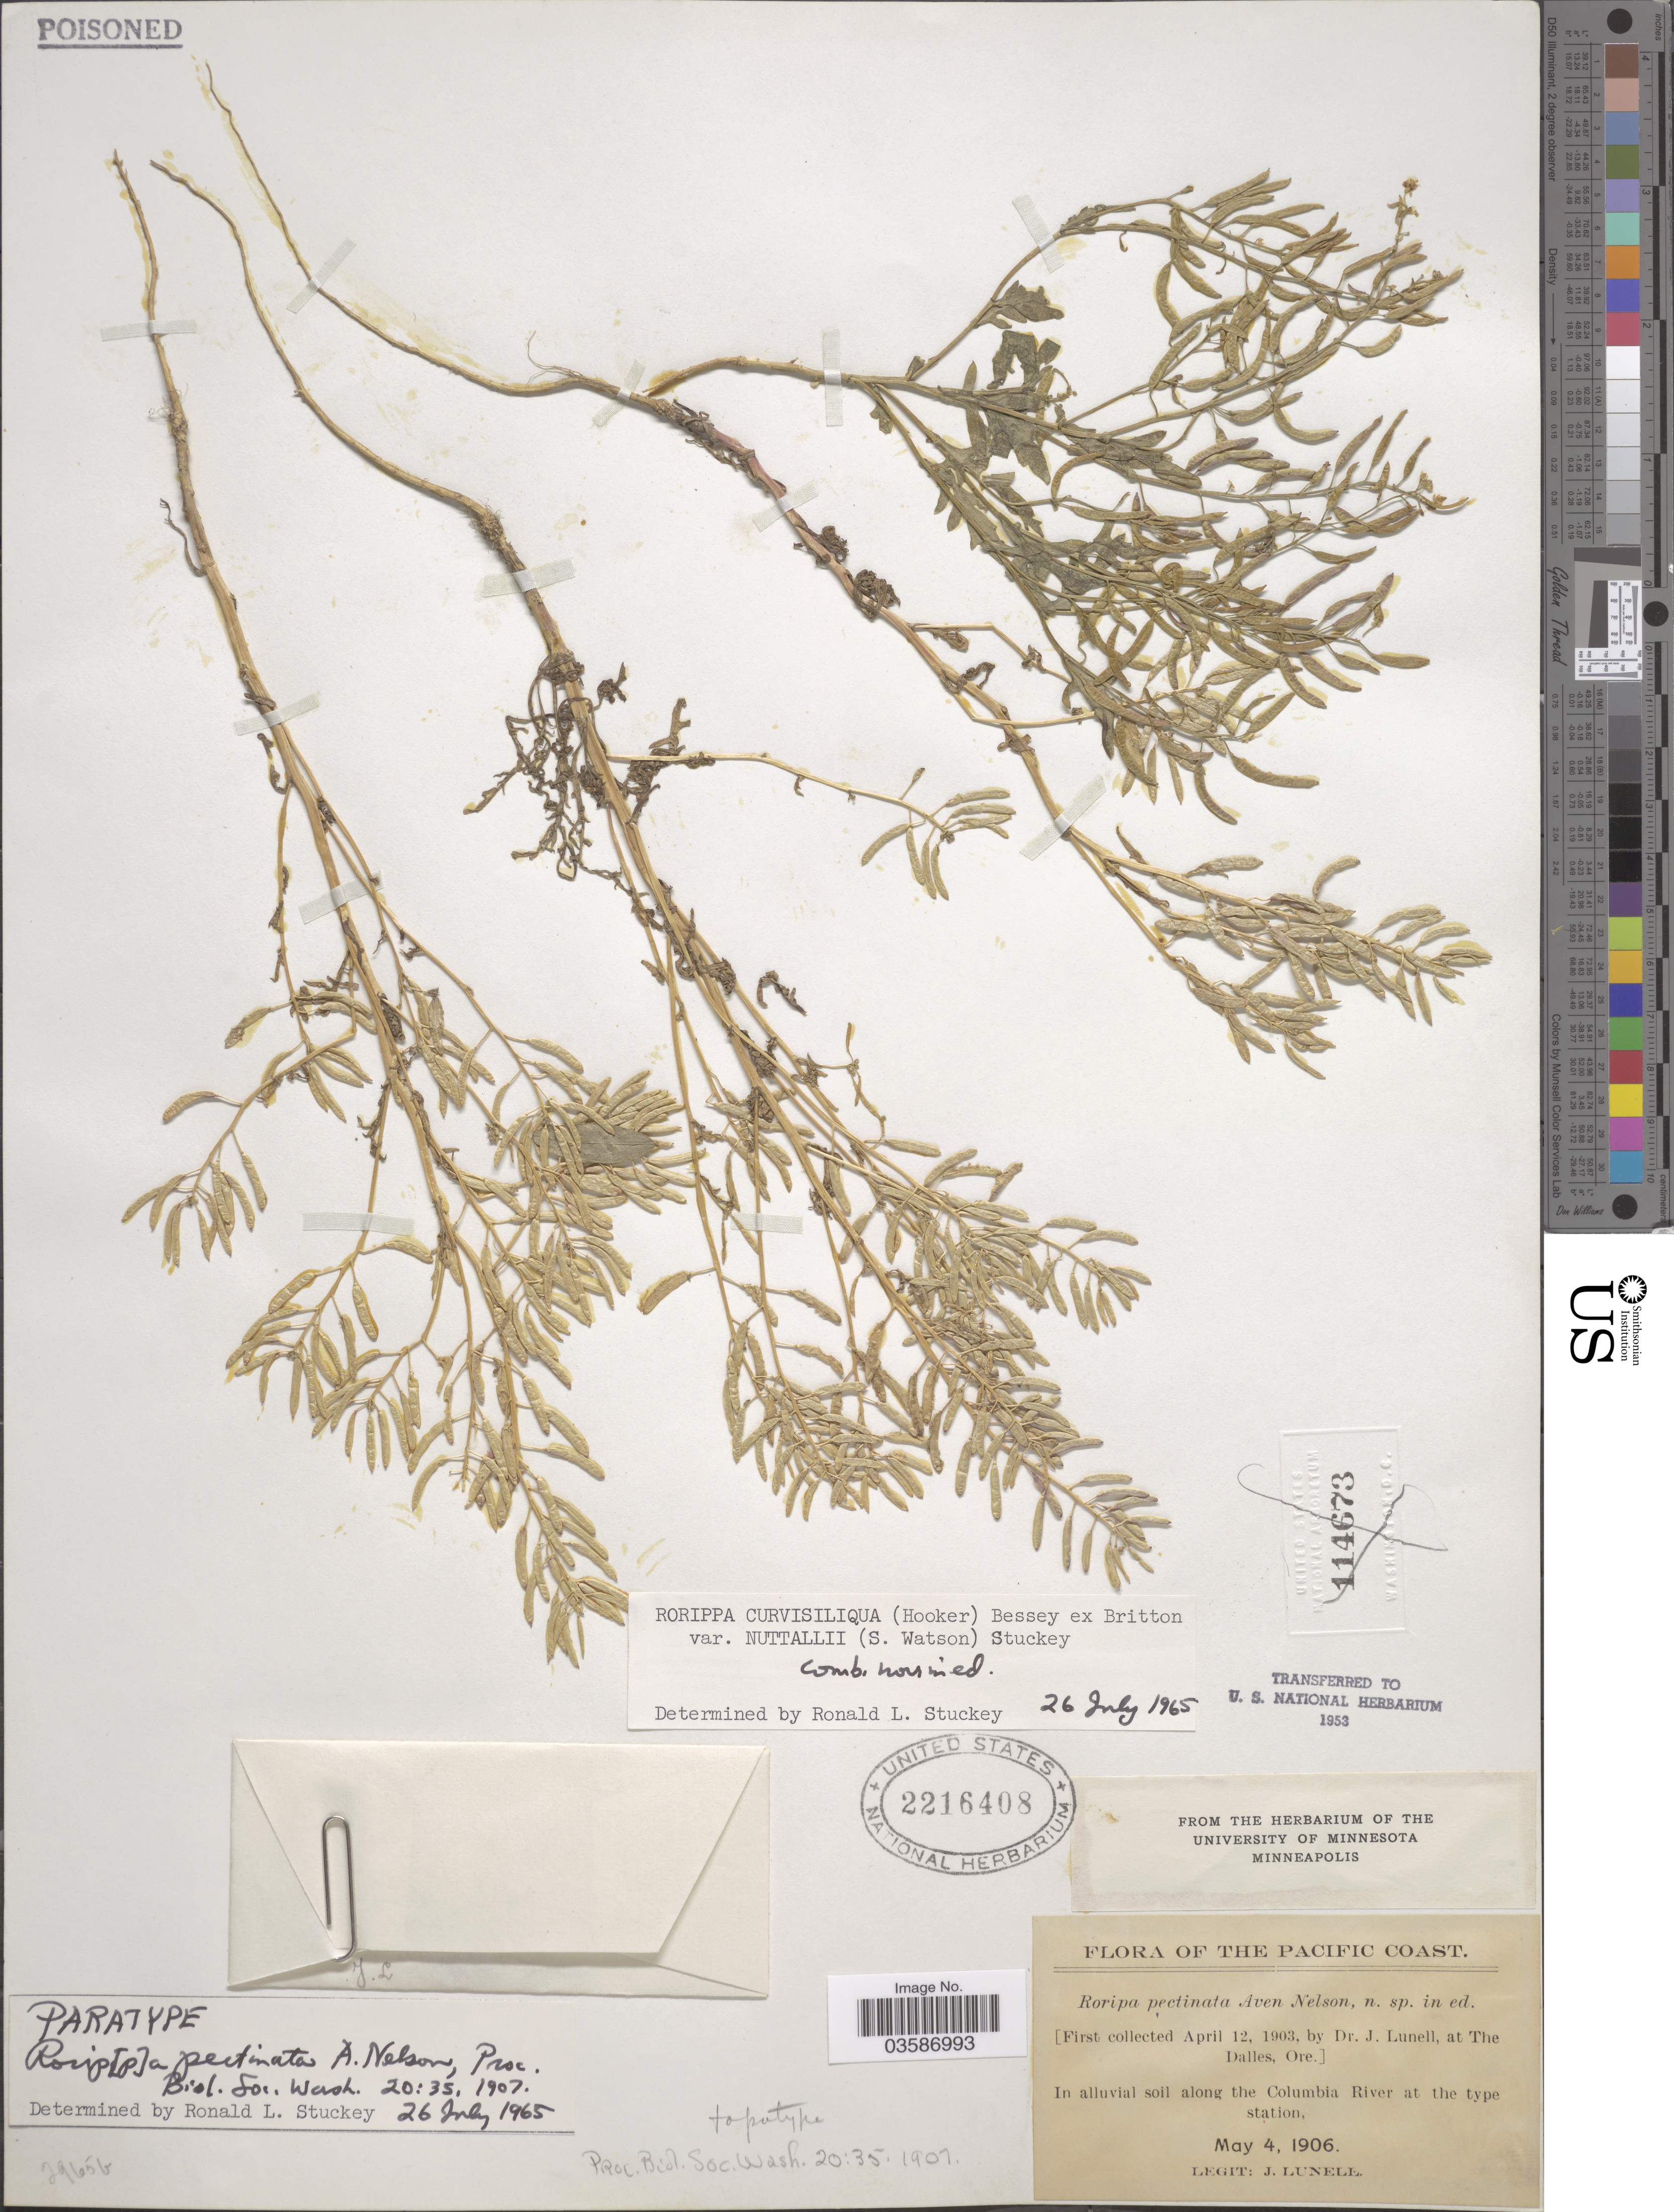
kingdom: Plantae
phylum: Tracheophyta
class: Magnoliopsida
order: Brassicales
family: Brassicaceae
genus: Rorippa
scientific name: Rorippa curvisiliqua var. nuttallii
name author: (S. Watson) Stuckey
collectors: J. Lunell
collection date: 1906-05-04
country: United States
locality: The Pacific Coast. Along the Columbia River at the type station.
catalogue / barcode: US 2216408